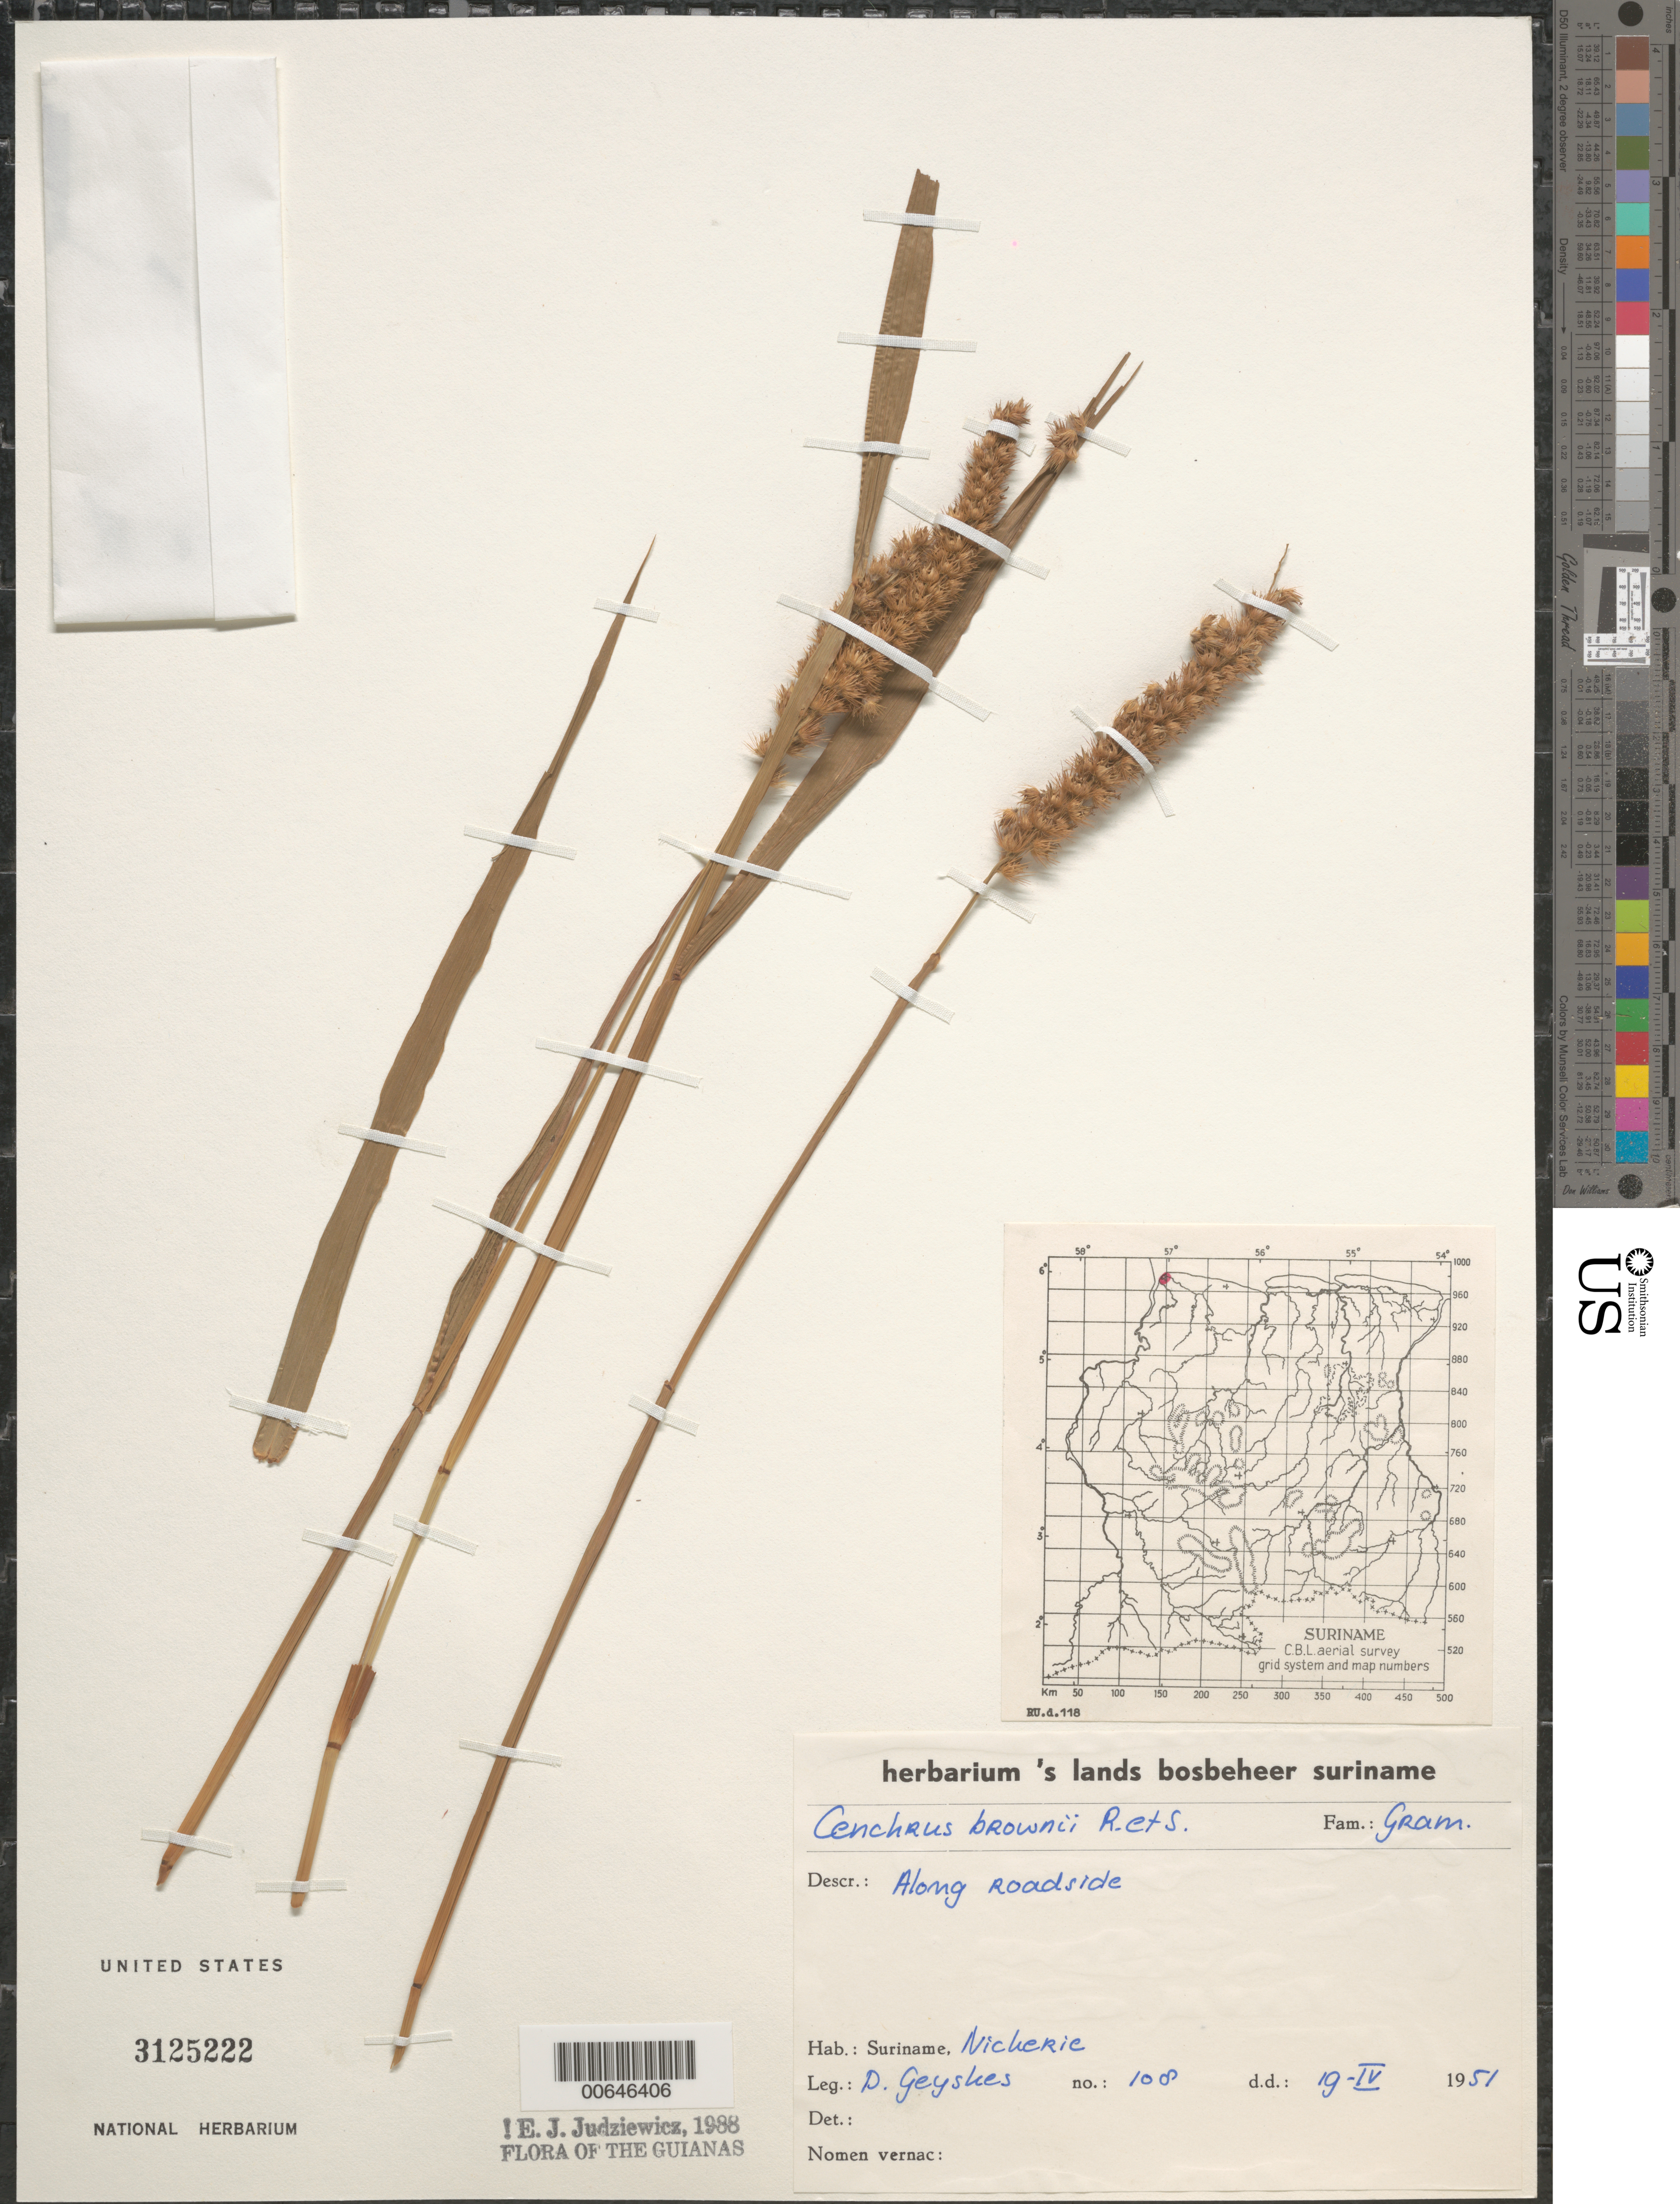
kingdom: Plantae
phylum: Tracheophyta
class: Liliopsida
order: Poales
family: Poaceae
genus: Cenchrus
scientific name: Cenchrus brownii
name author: Roem. & Schult.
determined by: Judziewicz, E. J.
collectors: D. Geijskes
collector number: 108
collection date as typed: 19-Apr-51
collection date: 1951-04-19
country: Suriname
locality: Nickerie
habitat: Along roadside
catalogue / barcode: US 3125222